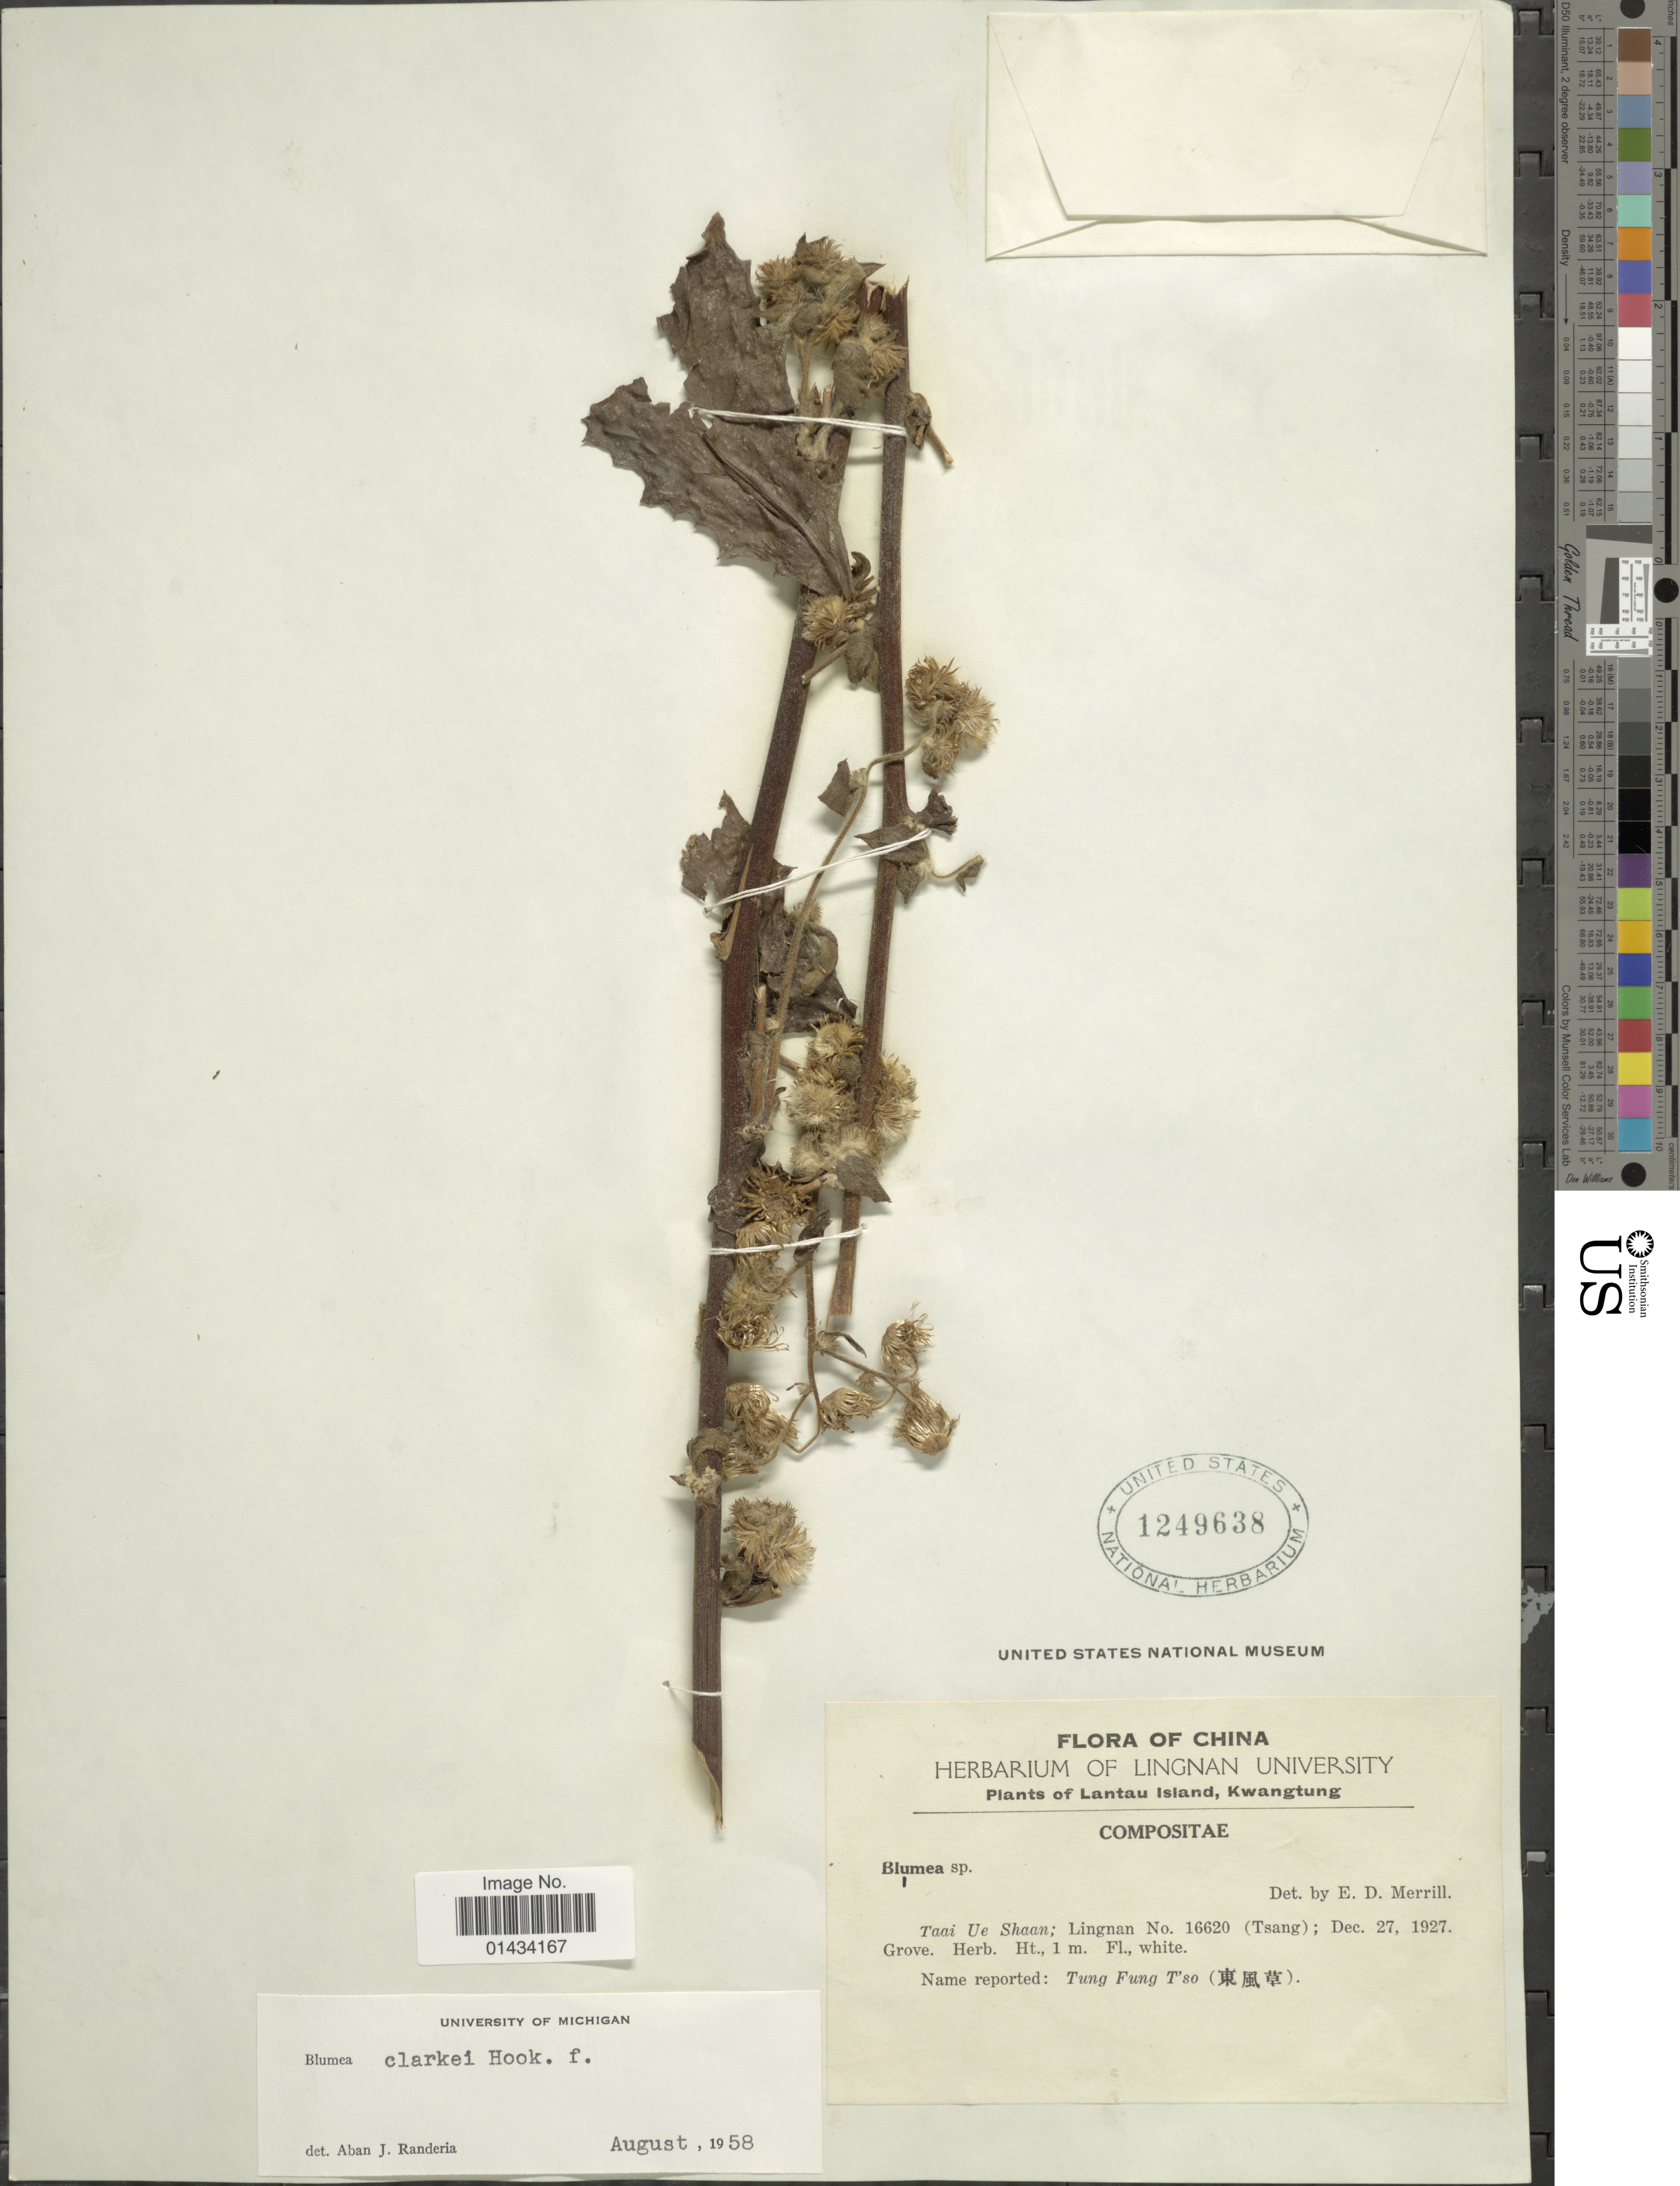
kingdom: Plantae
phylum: Tracheophyta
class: Magnoliopsida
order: Asterales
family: Asteraceae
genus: Blumea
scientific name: Blumea clarkei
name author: Hook. f.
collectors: T. Shaan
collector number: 16620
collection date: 1927-12-27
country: China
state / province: Guangdong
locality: Lantau Island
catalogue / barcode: US 1249638